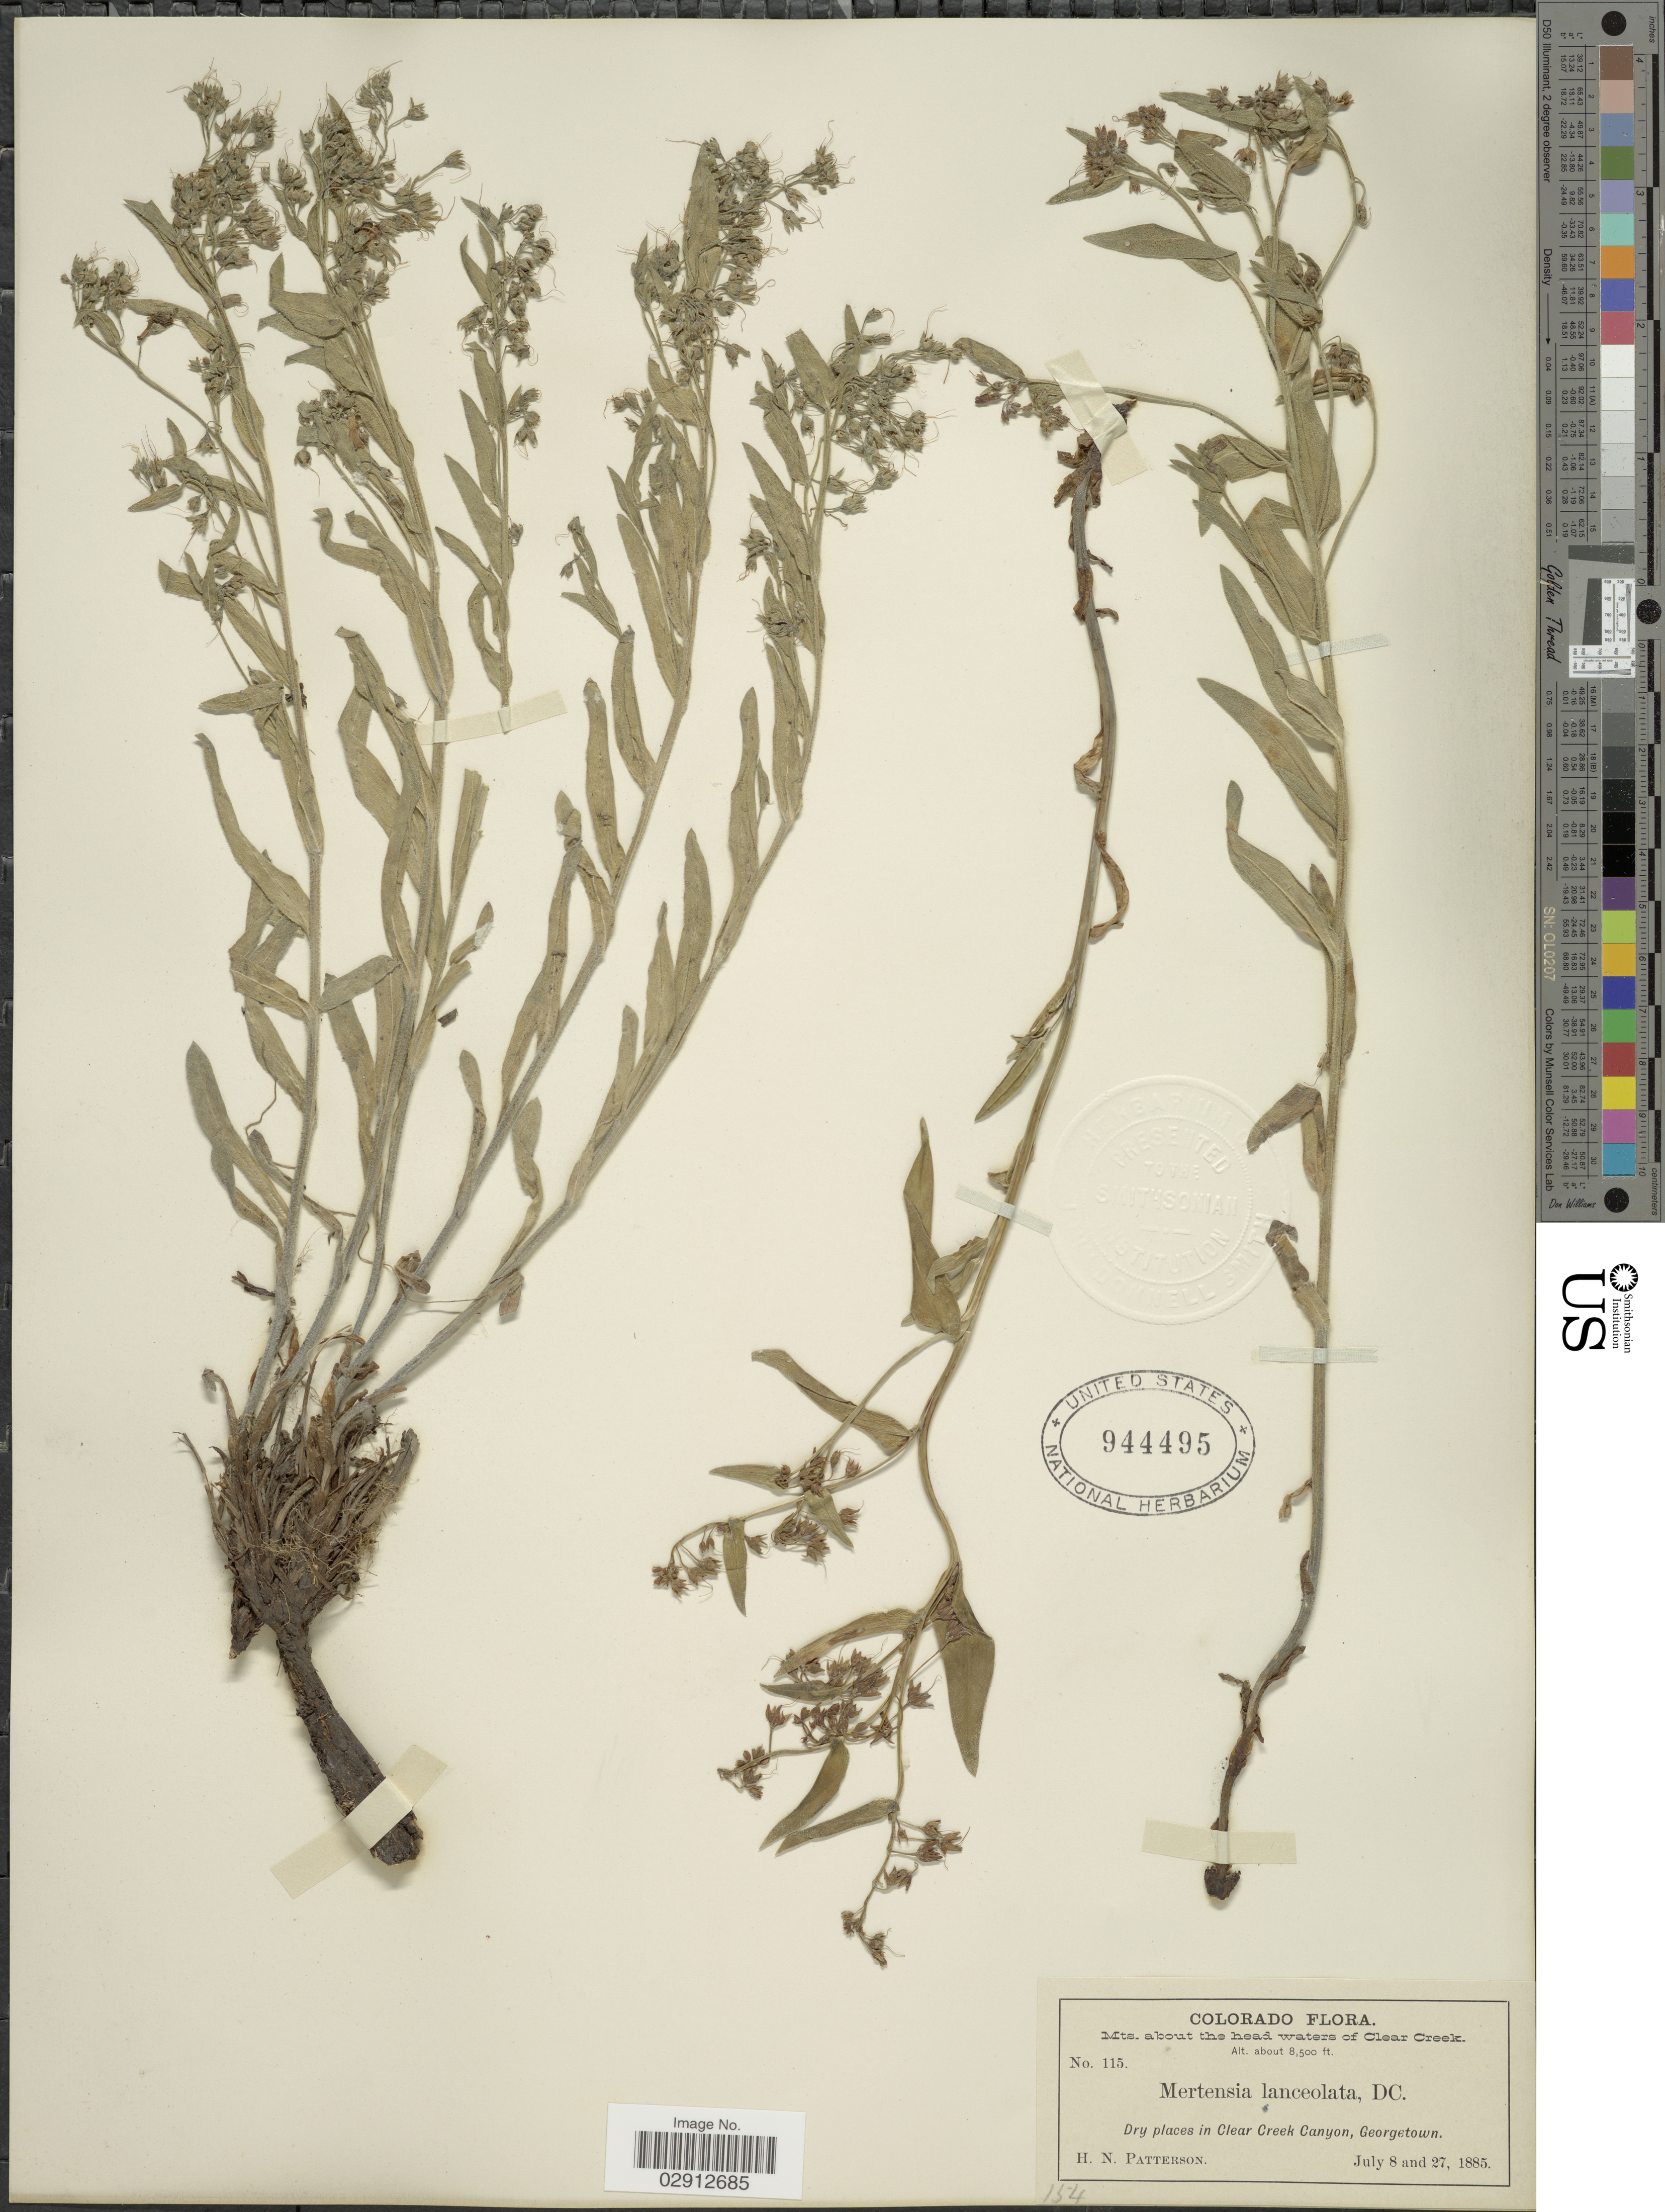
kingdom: Plantae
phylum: Tracheophyta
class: Magnoliopsida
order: Boraginales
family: Boraginaceae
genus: Mertensia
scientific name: Mertensia lanceolata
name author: (Pursh) DC. ex A. DC.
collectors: H. N. Patterson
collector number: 115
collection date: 1885-07-08/1885-07-27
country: United States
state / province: Colorado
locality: Dry places in Clear Creek Canyon, Georgetown. Mts. about the head waters of Clear Creek.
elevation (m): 2591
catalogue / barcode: US 944495